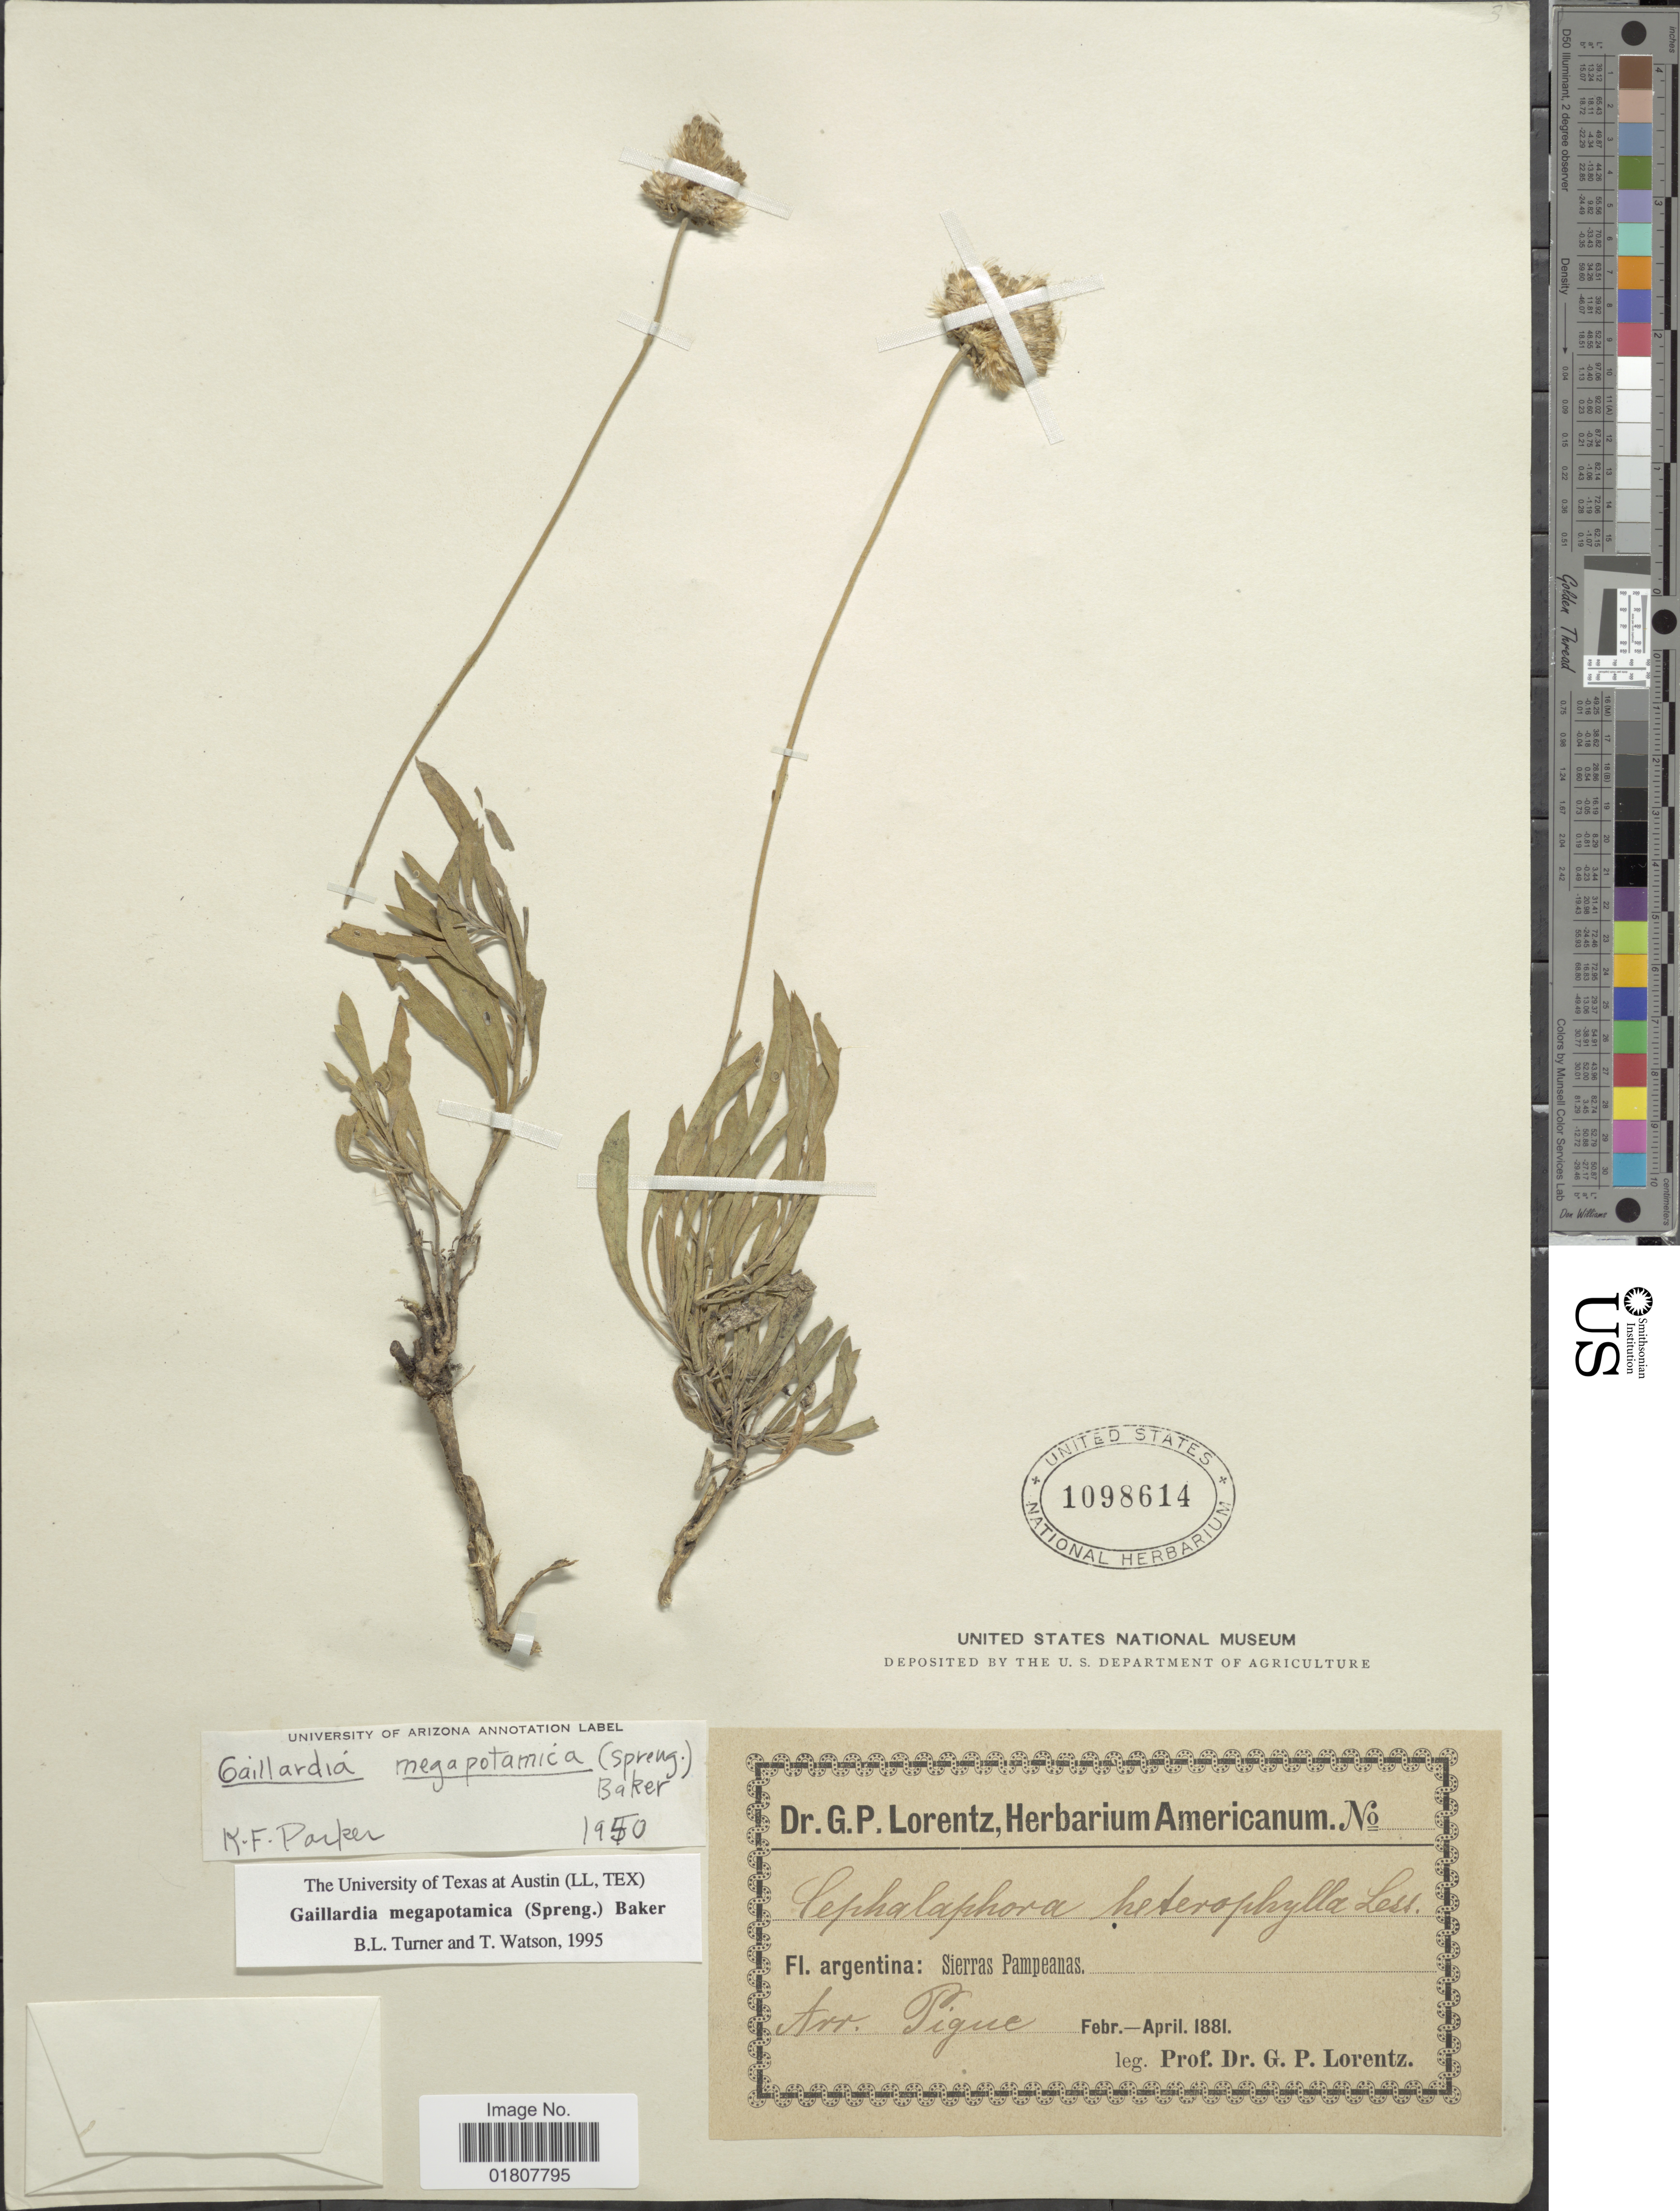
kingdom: Plantae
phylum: Tracheophyta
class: Magnoliopsida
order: Asterales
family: Asteraceae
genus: Gaillardia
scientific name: Gaillardia megapotamica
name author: (Spreng.) Baker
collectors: P. G. Lorentz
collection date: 1881-02/1881-04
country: Argentina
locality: Sierras Pampeanas, Arr. Pique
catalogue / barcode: US 1098614